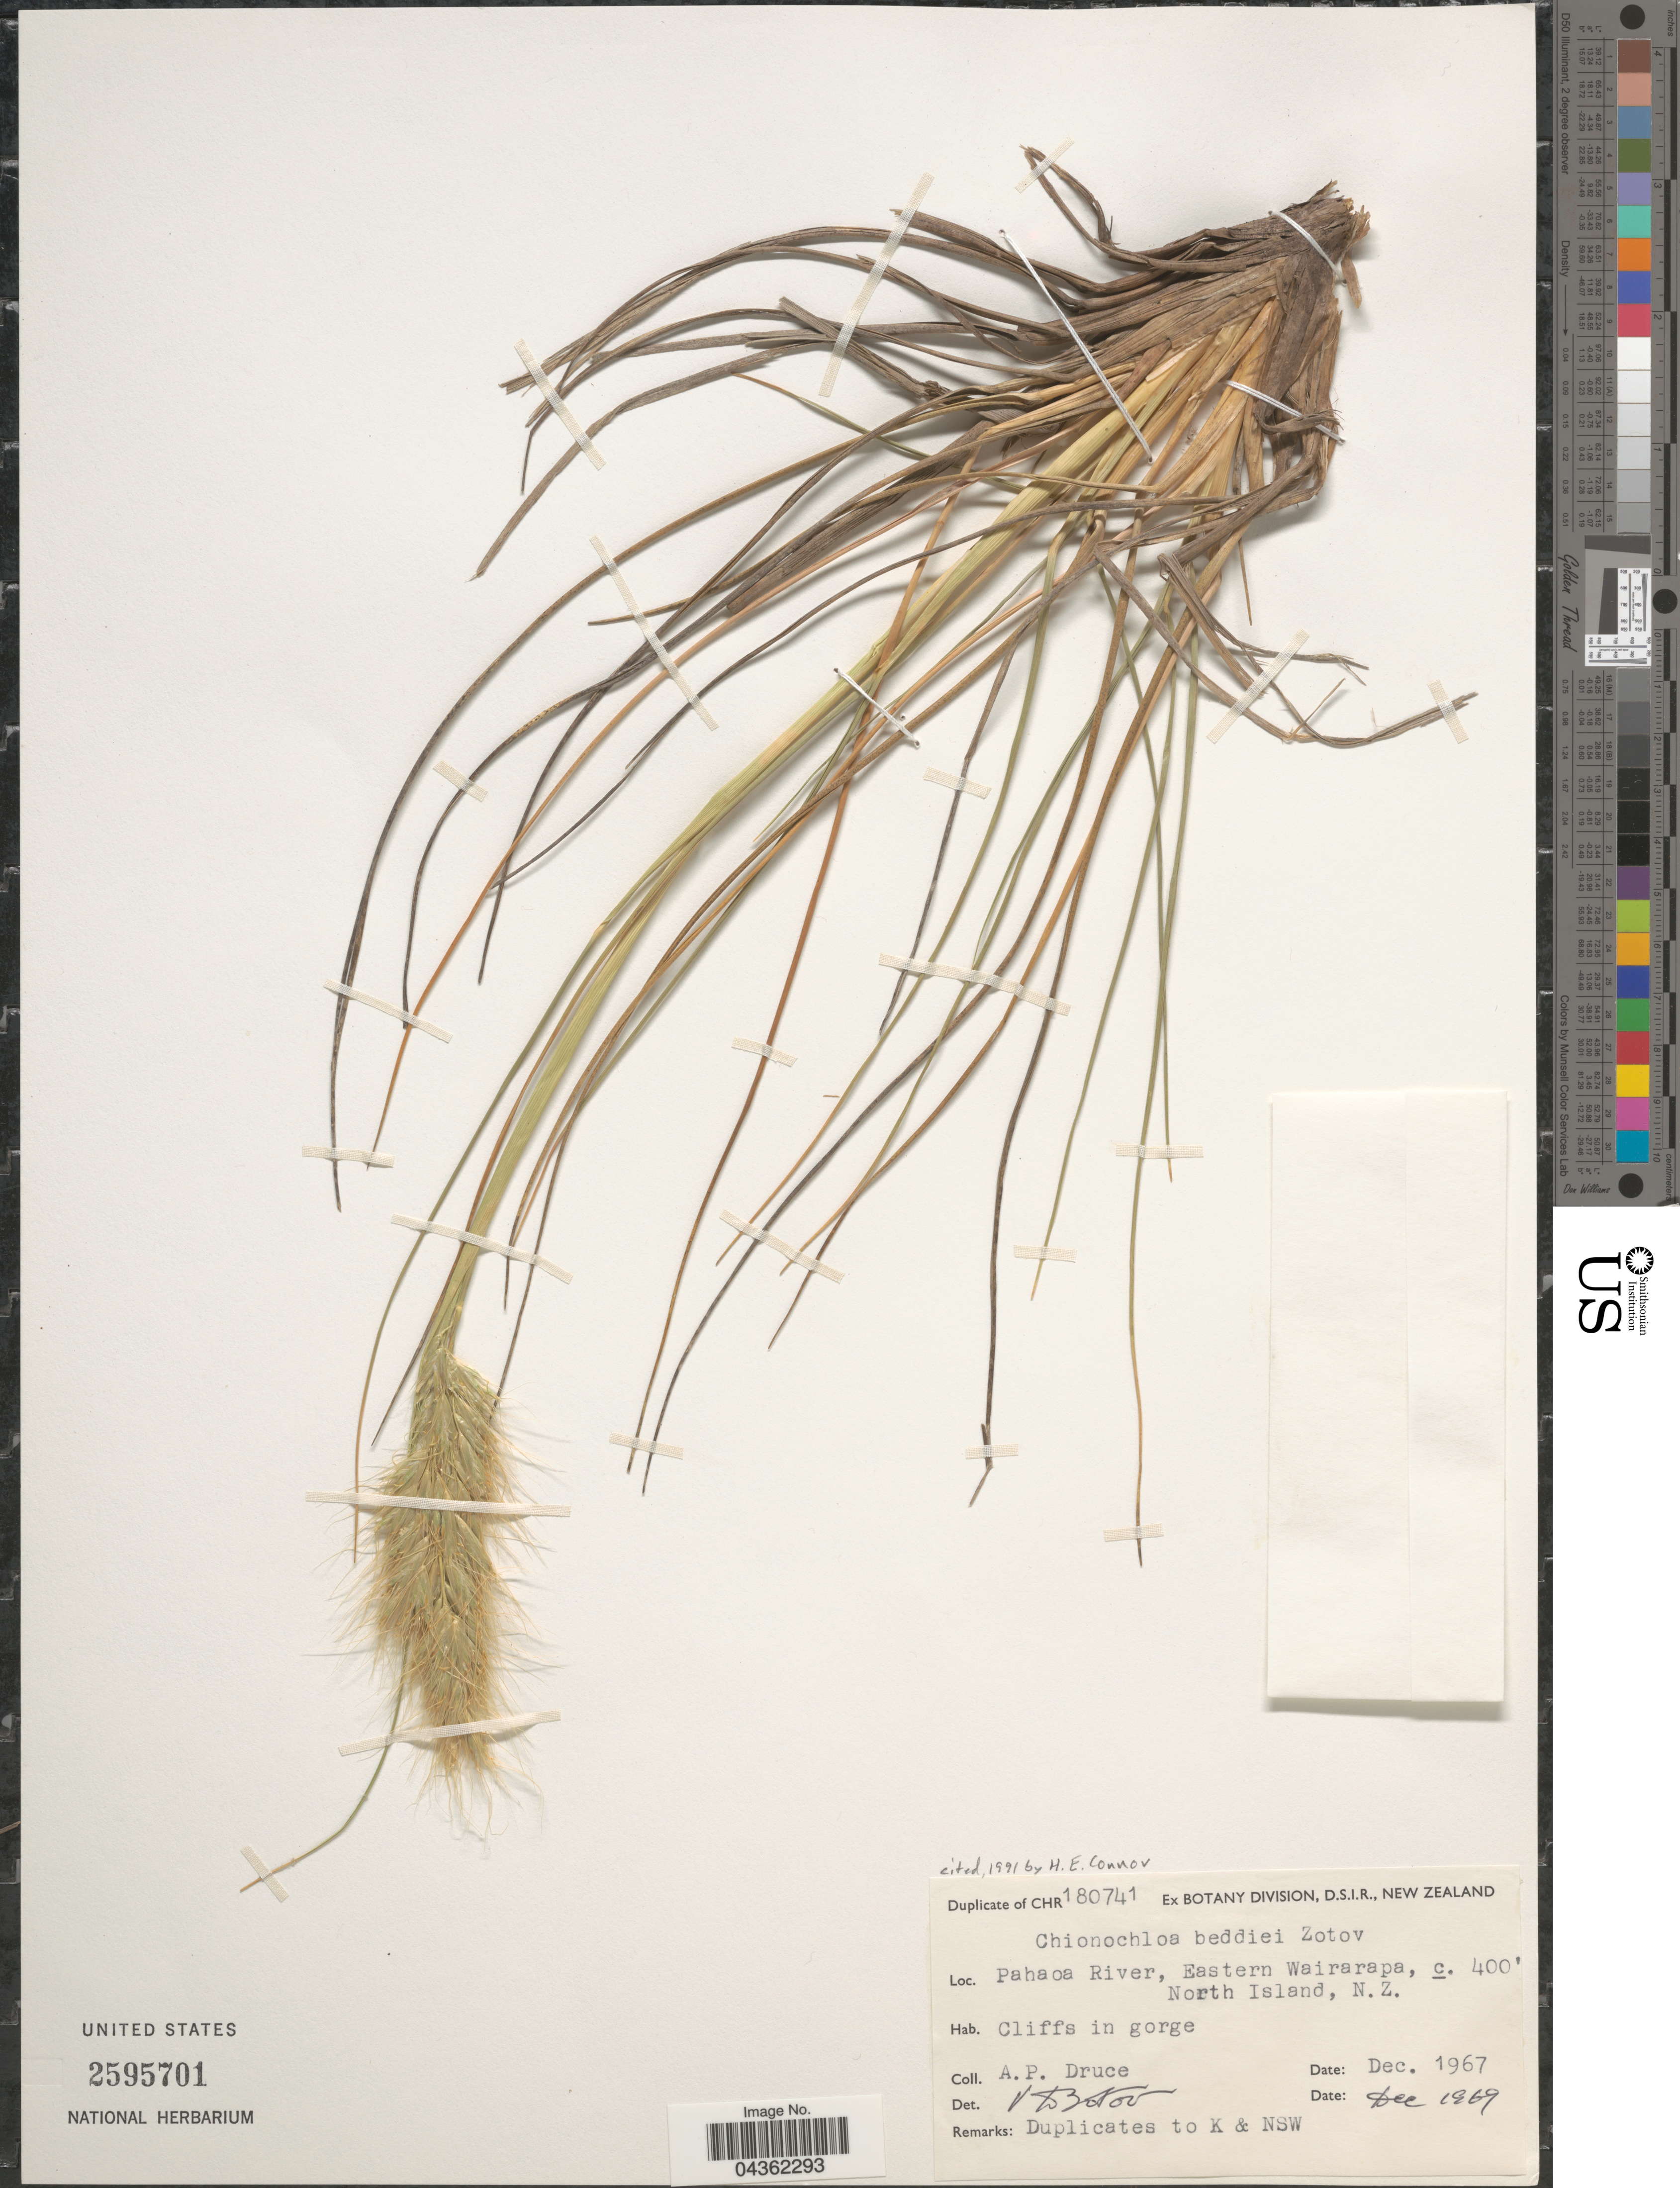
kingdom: Plantae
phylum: Tracheophyta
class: Liliopsida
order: Poales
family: Poaceae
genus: Chionochloa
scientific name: Chionochloa beddiei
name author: Zotov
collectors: A. Druce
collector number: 180741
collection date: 1967-12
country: New Zealand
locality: Pahaoa River, Eastern Wairarapa, North Island. Cliffs in gorge.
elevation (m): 122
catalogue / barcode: US 2595701